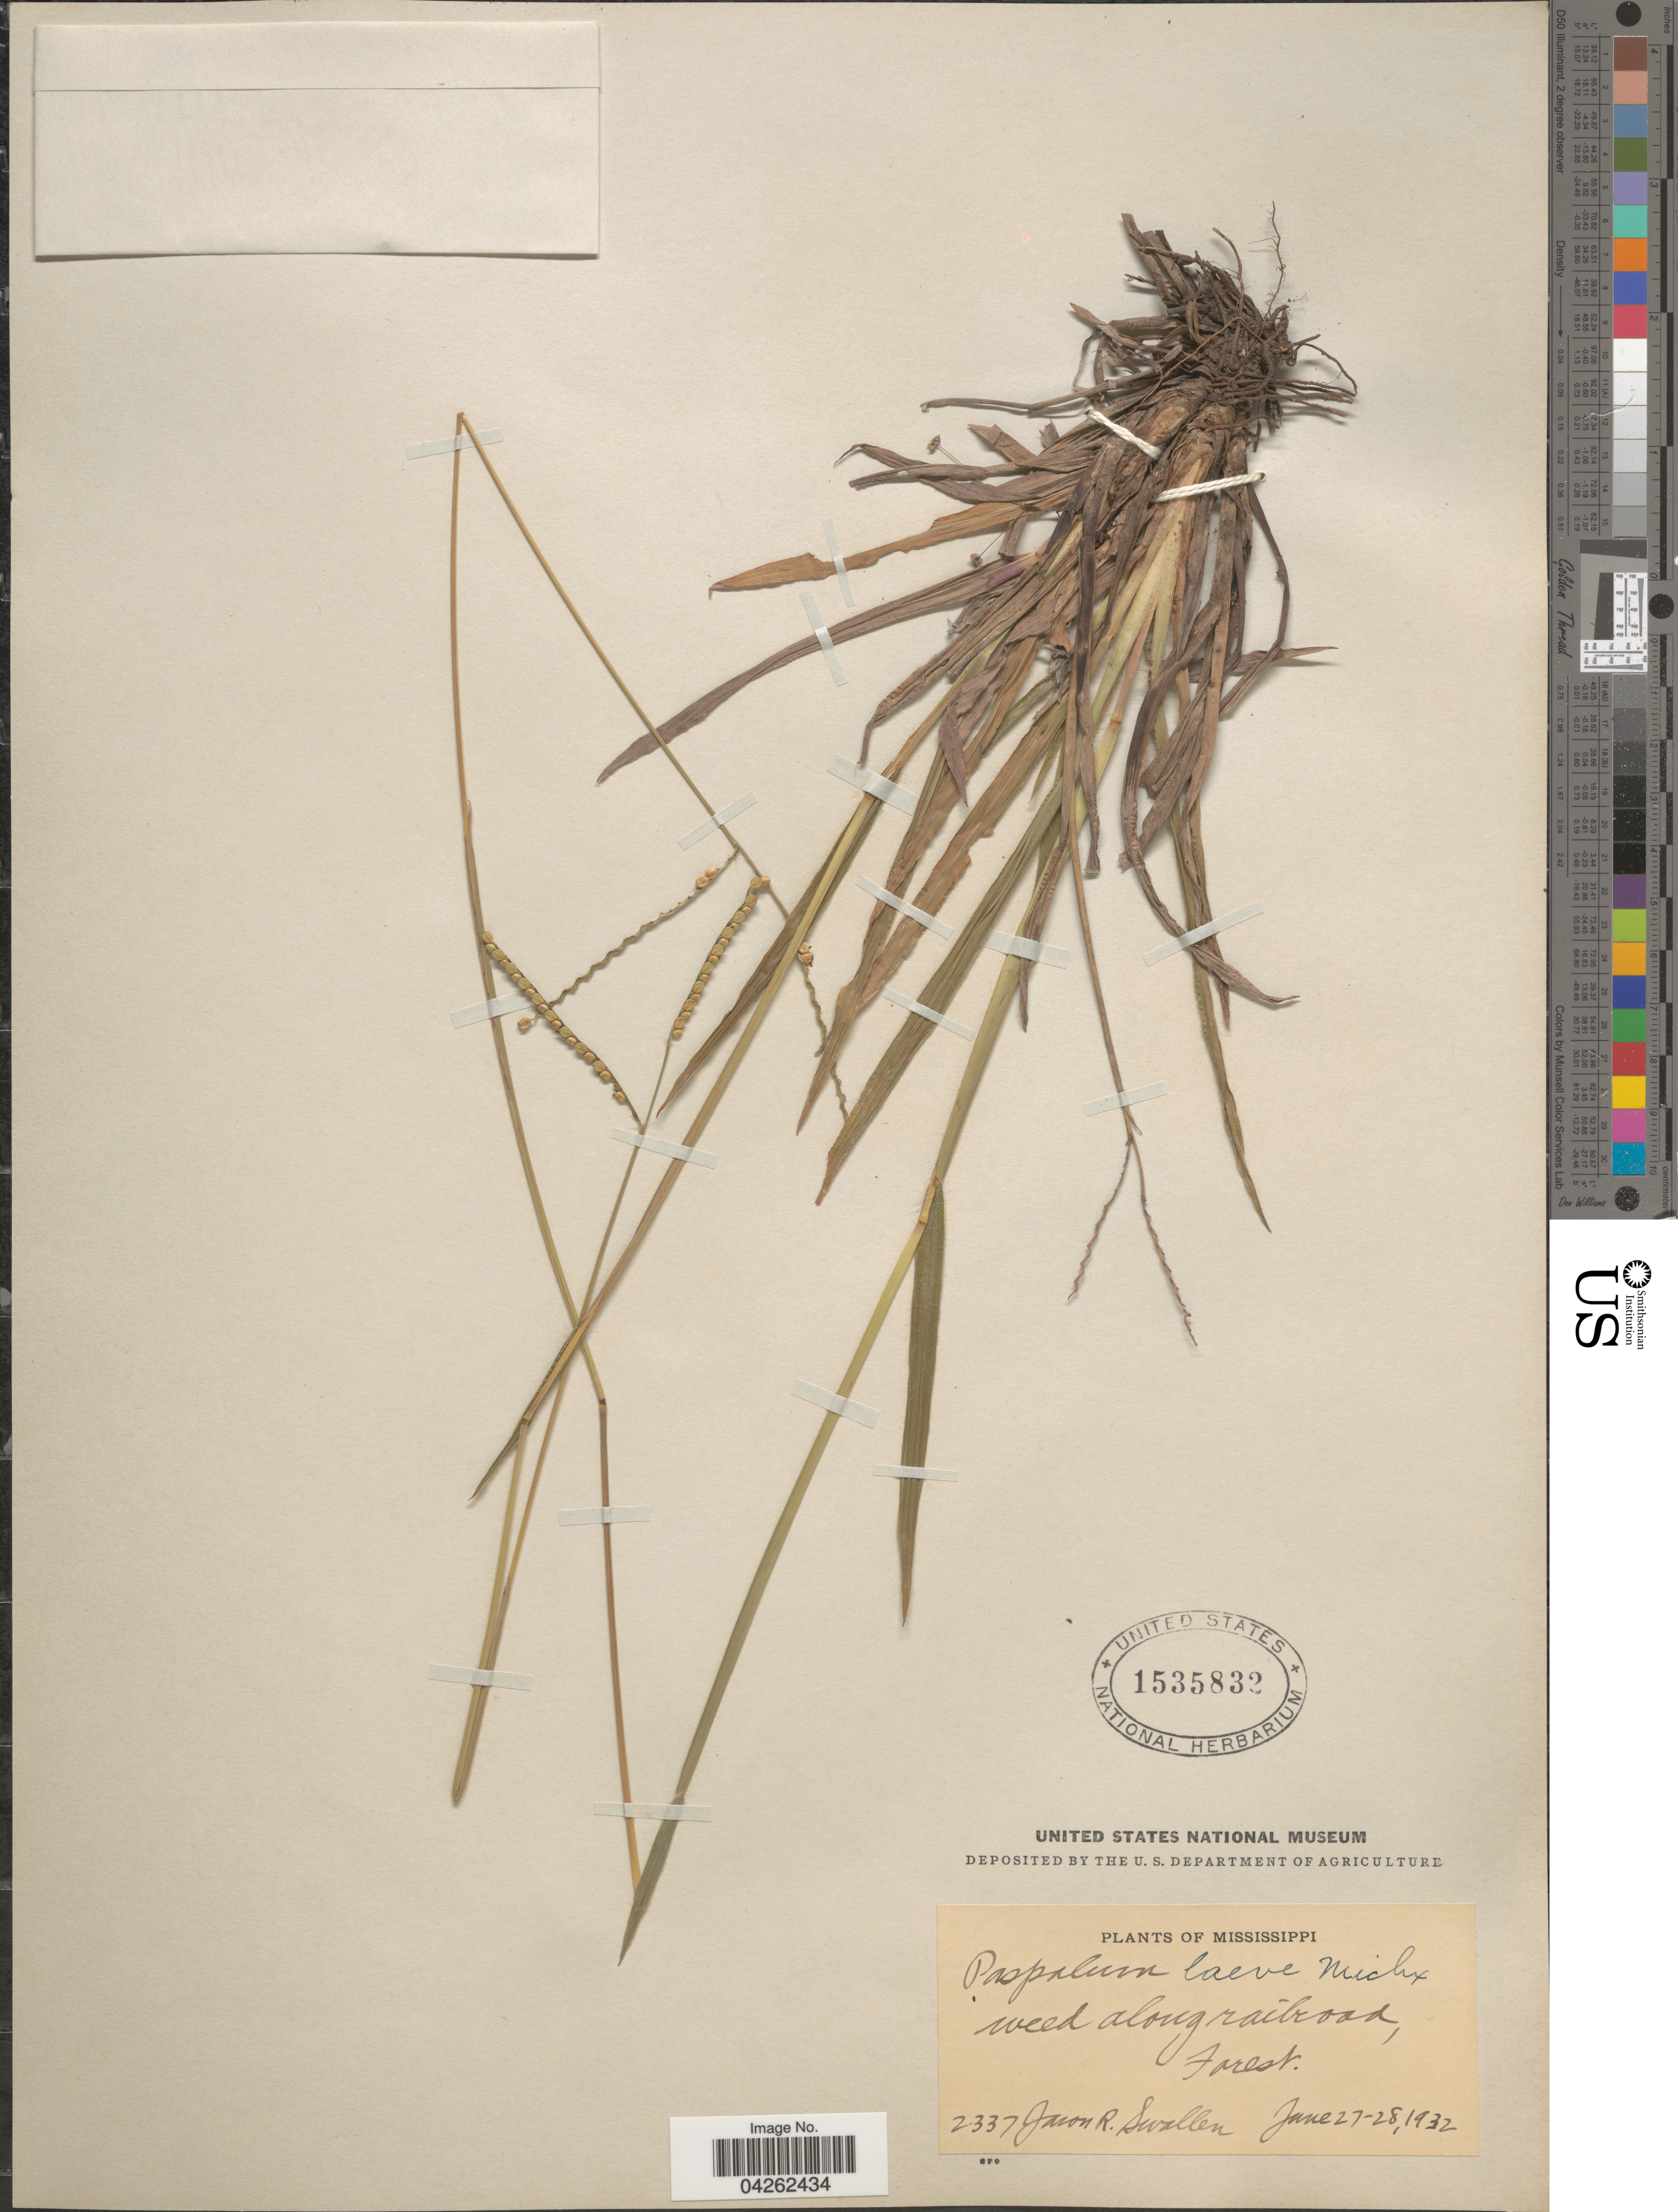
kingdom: Plantae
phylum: Tracheophyta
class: Liliopsida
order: Poales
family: Poaceae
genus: Paspalum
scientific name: Paspalum laeve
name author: Michx.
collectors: J. R. Swallen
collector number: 2337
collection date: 1932-06-27/1932-06-28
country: United States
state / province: Mississippi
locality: Weed along railroad, forest.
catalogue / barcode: US 1535832